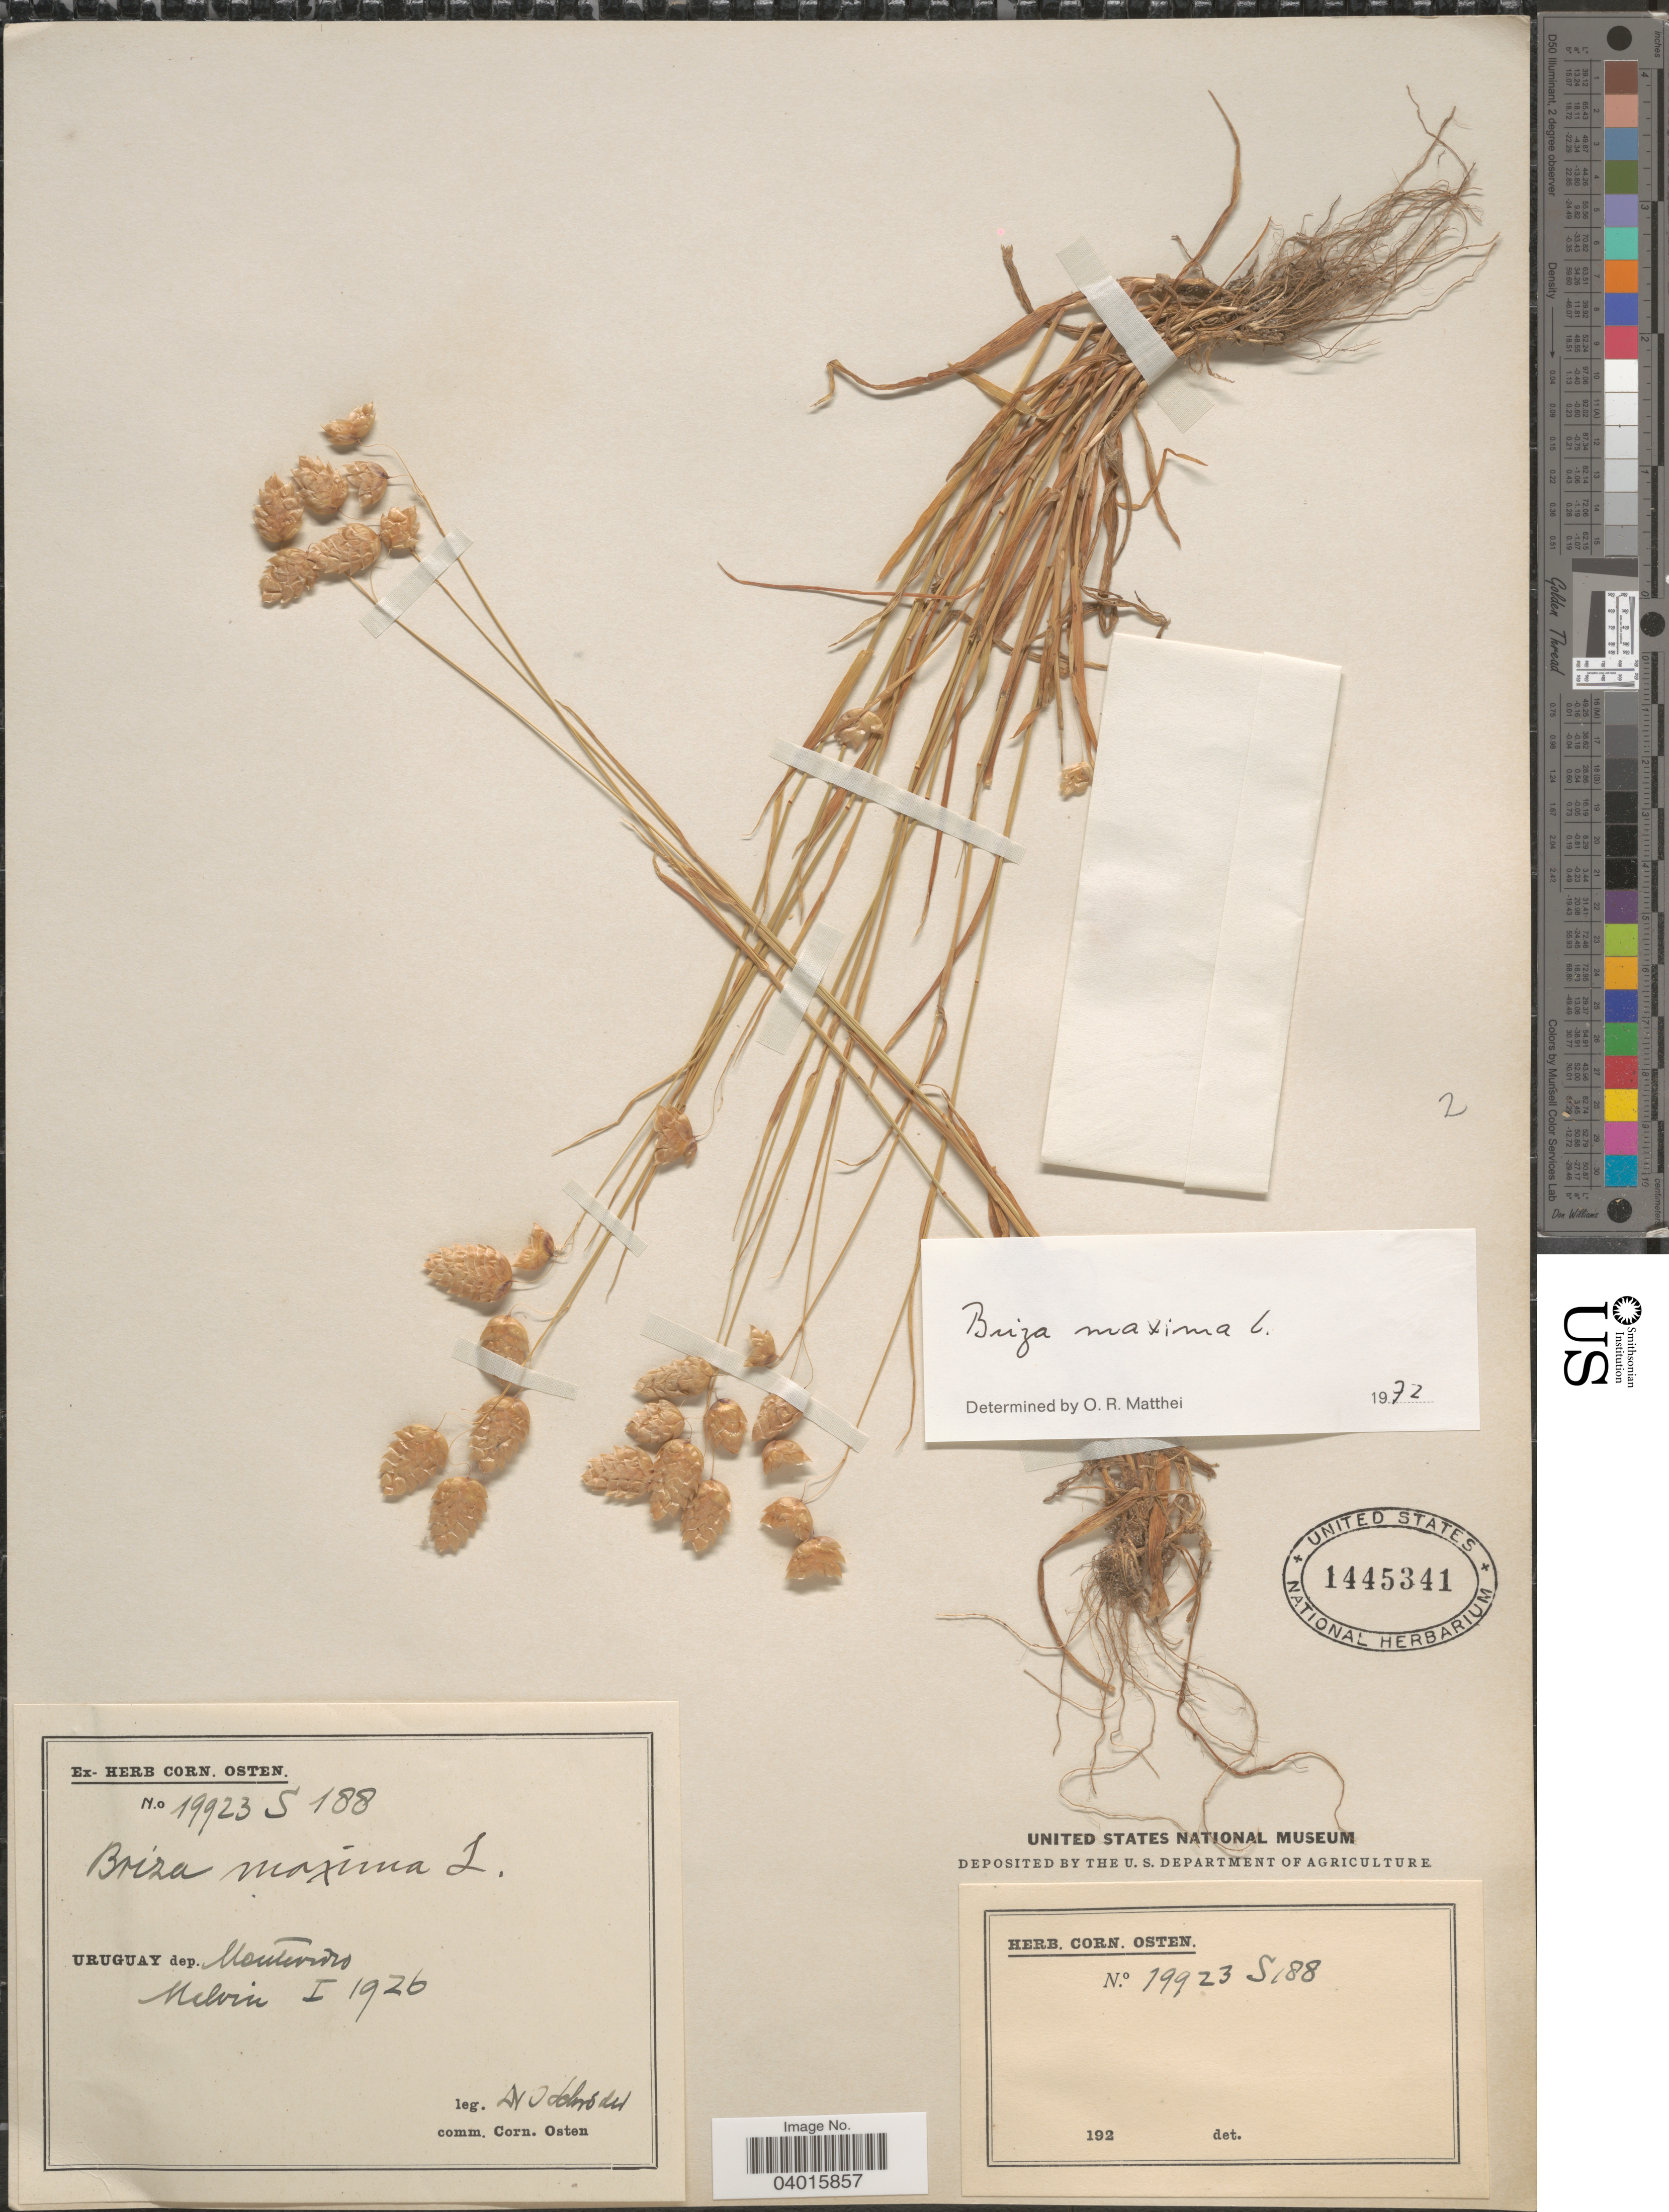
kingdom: Plantae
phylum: Tracheophyta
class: Liliopsida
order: Poales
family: Poaceae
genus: Briza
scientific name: Briza maxima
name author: L.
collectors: J. Schröder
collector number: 19923 S 188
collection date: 1926-01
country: Uruguay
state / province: Montevideo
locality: Dep. Montevideo. Melvin.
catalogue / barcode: US 1445341